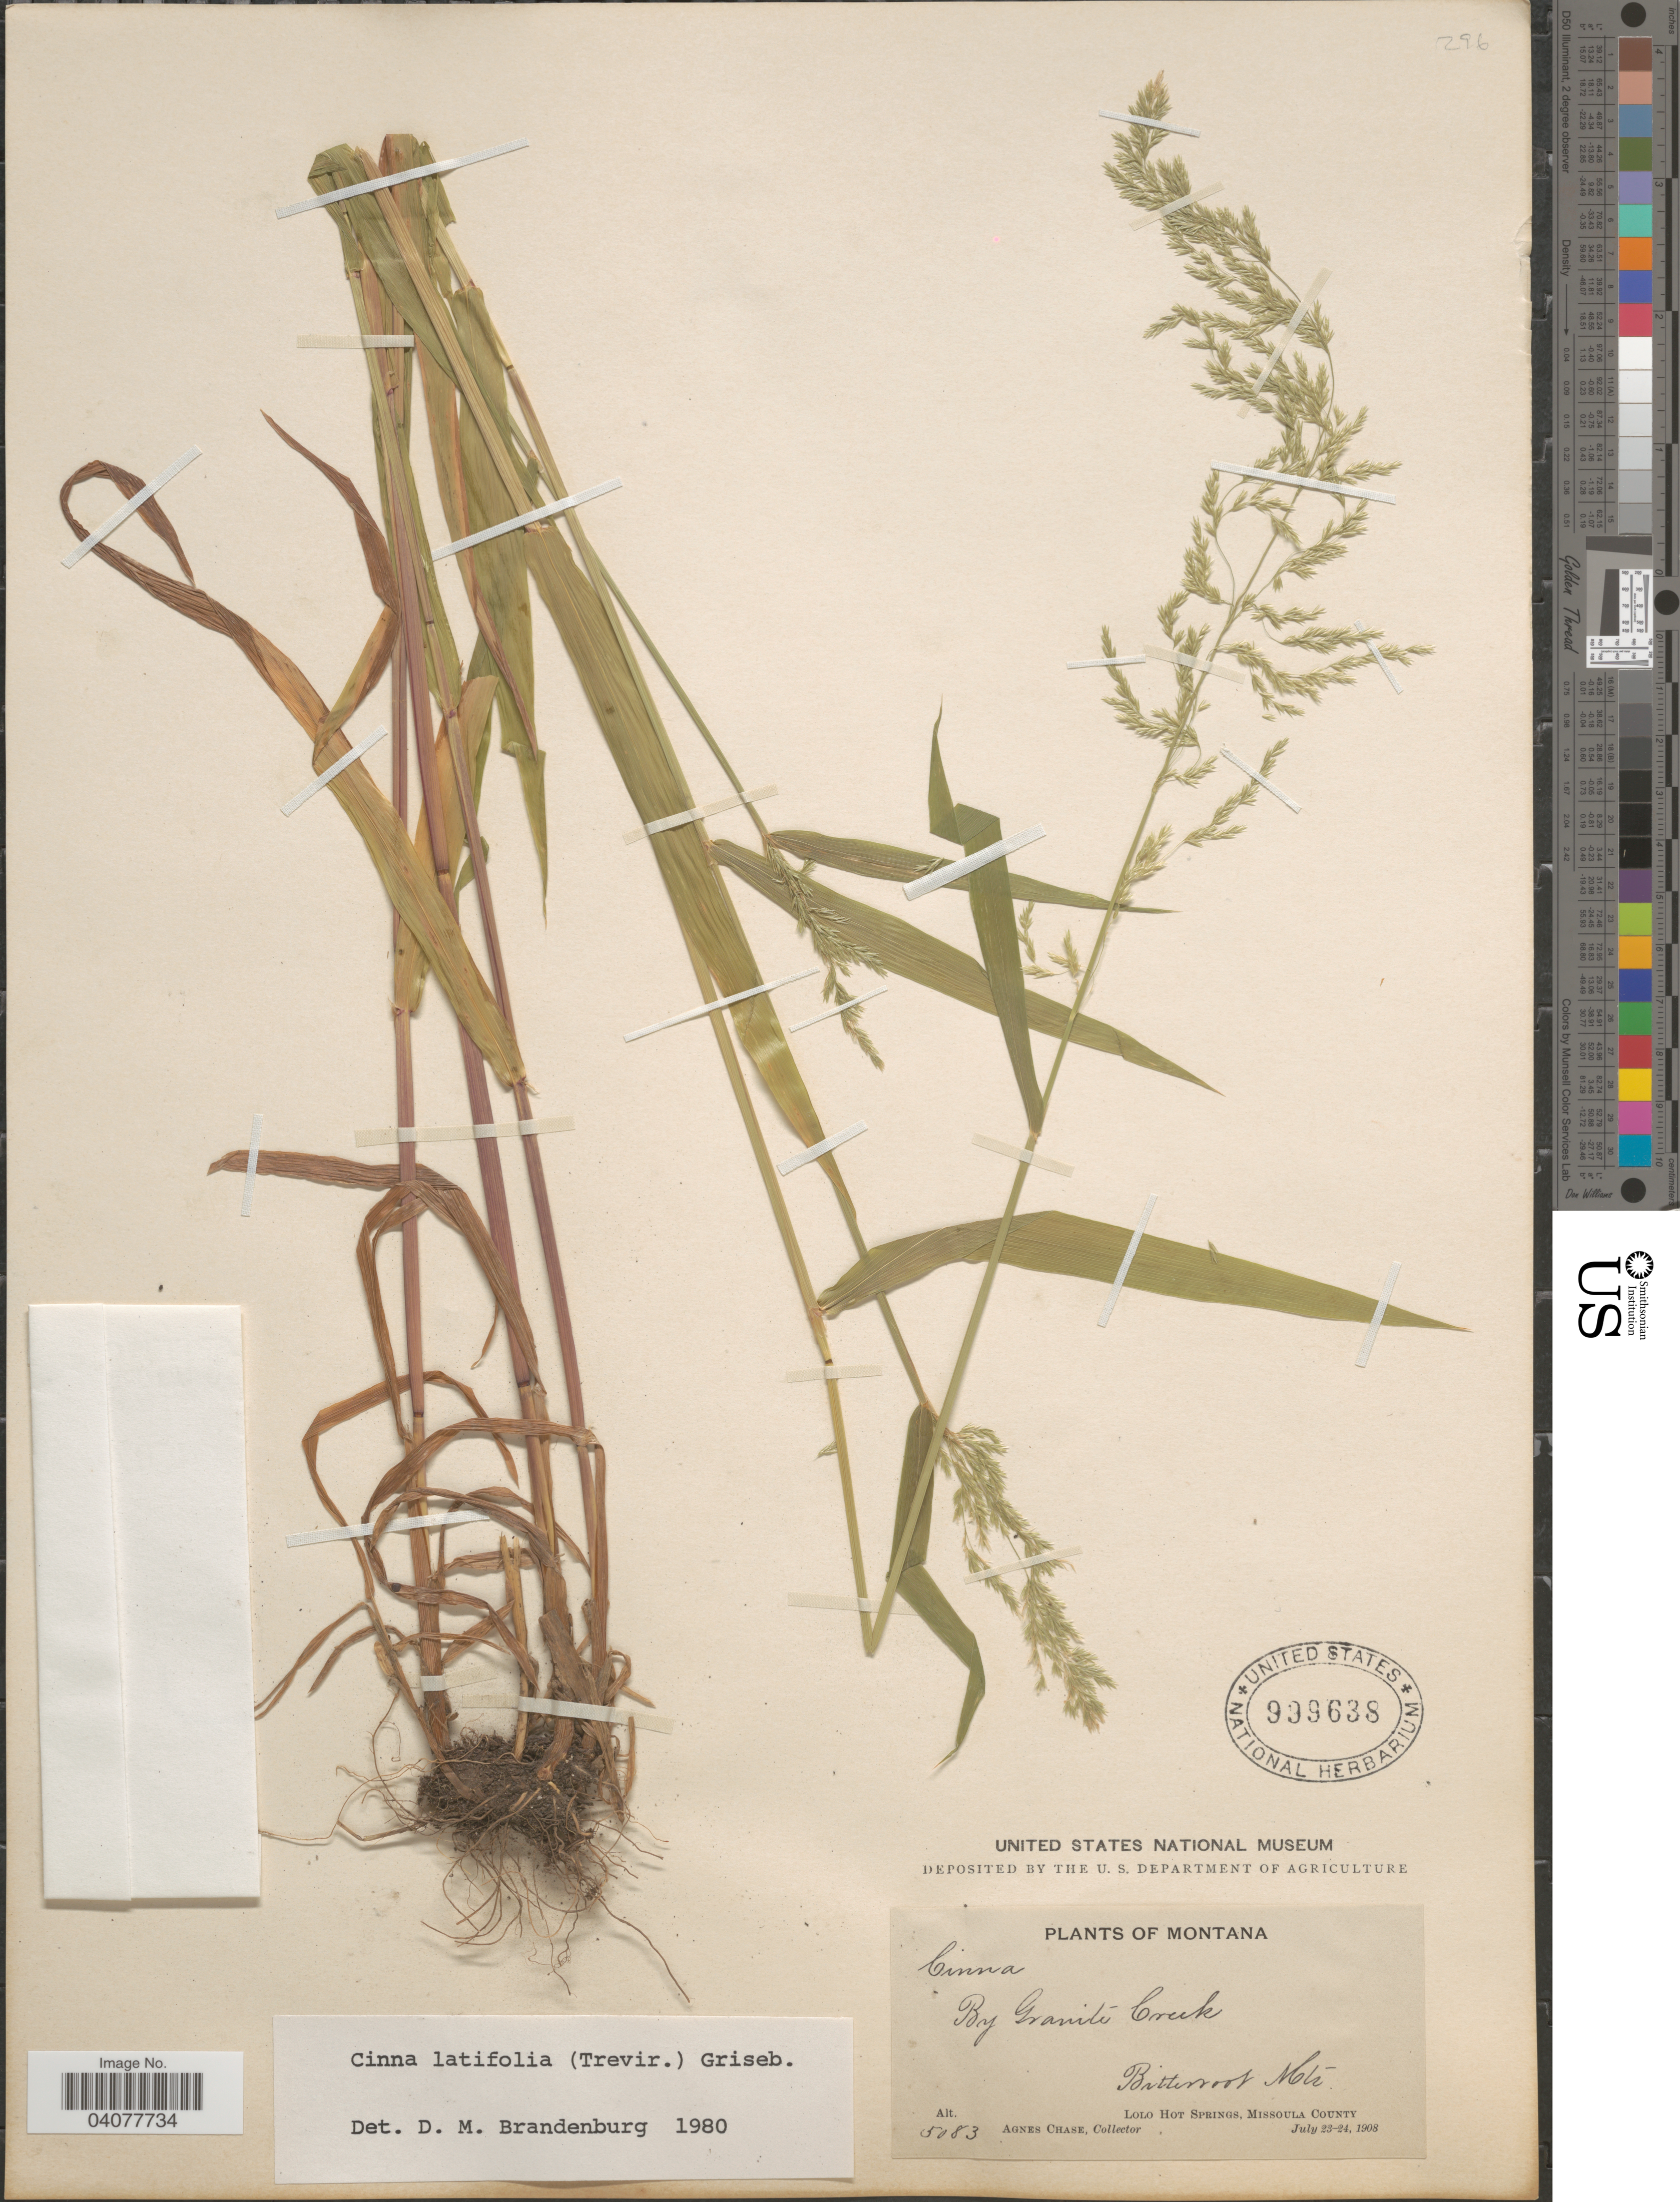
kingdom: Plantae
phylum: Tracheophyta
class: Liliopsida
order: Poales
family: Poaceae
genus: Cinna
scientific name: Cinna latifolia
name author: (Trevir. ex Goeppert) Griseb.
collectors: A. Chase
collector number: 5083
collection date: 1908-07-23/1908-07-24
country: United States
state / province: Montana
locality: By Granite Creek. Bitterroot Mts. Lolo Hot Springs, Missoula County.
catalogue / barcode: US 999638